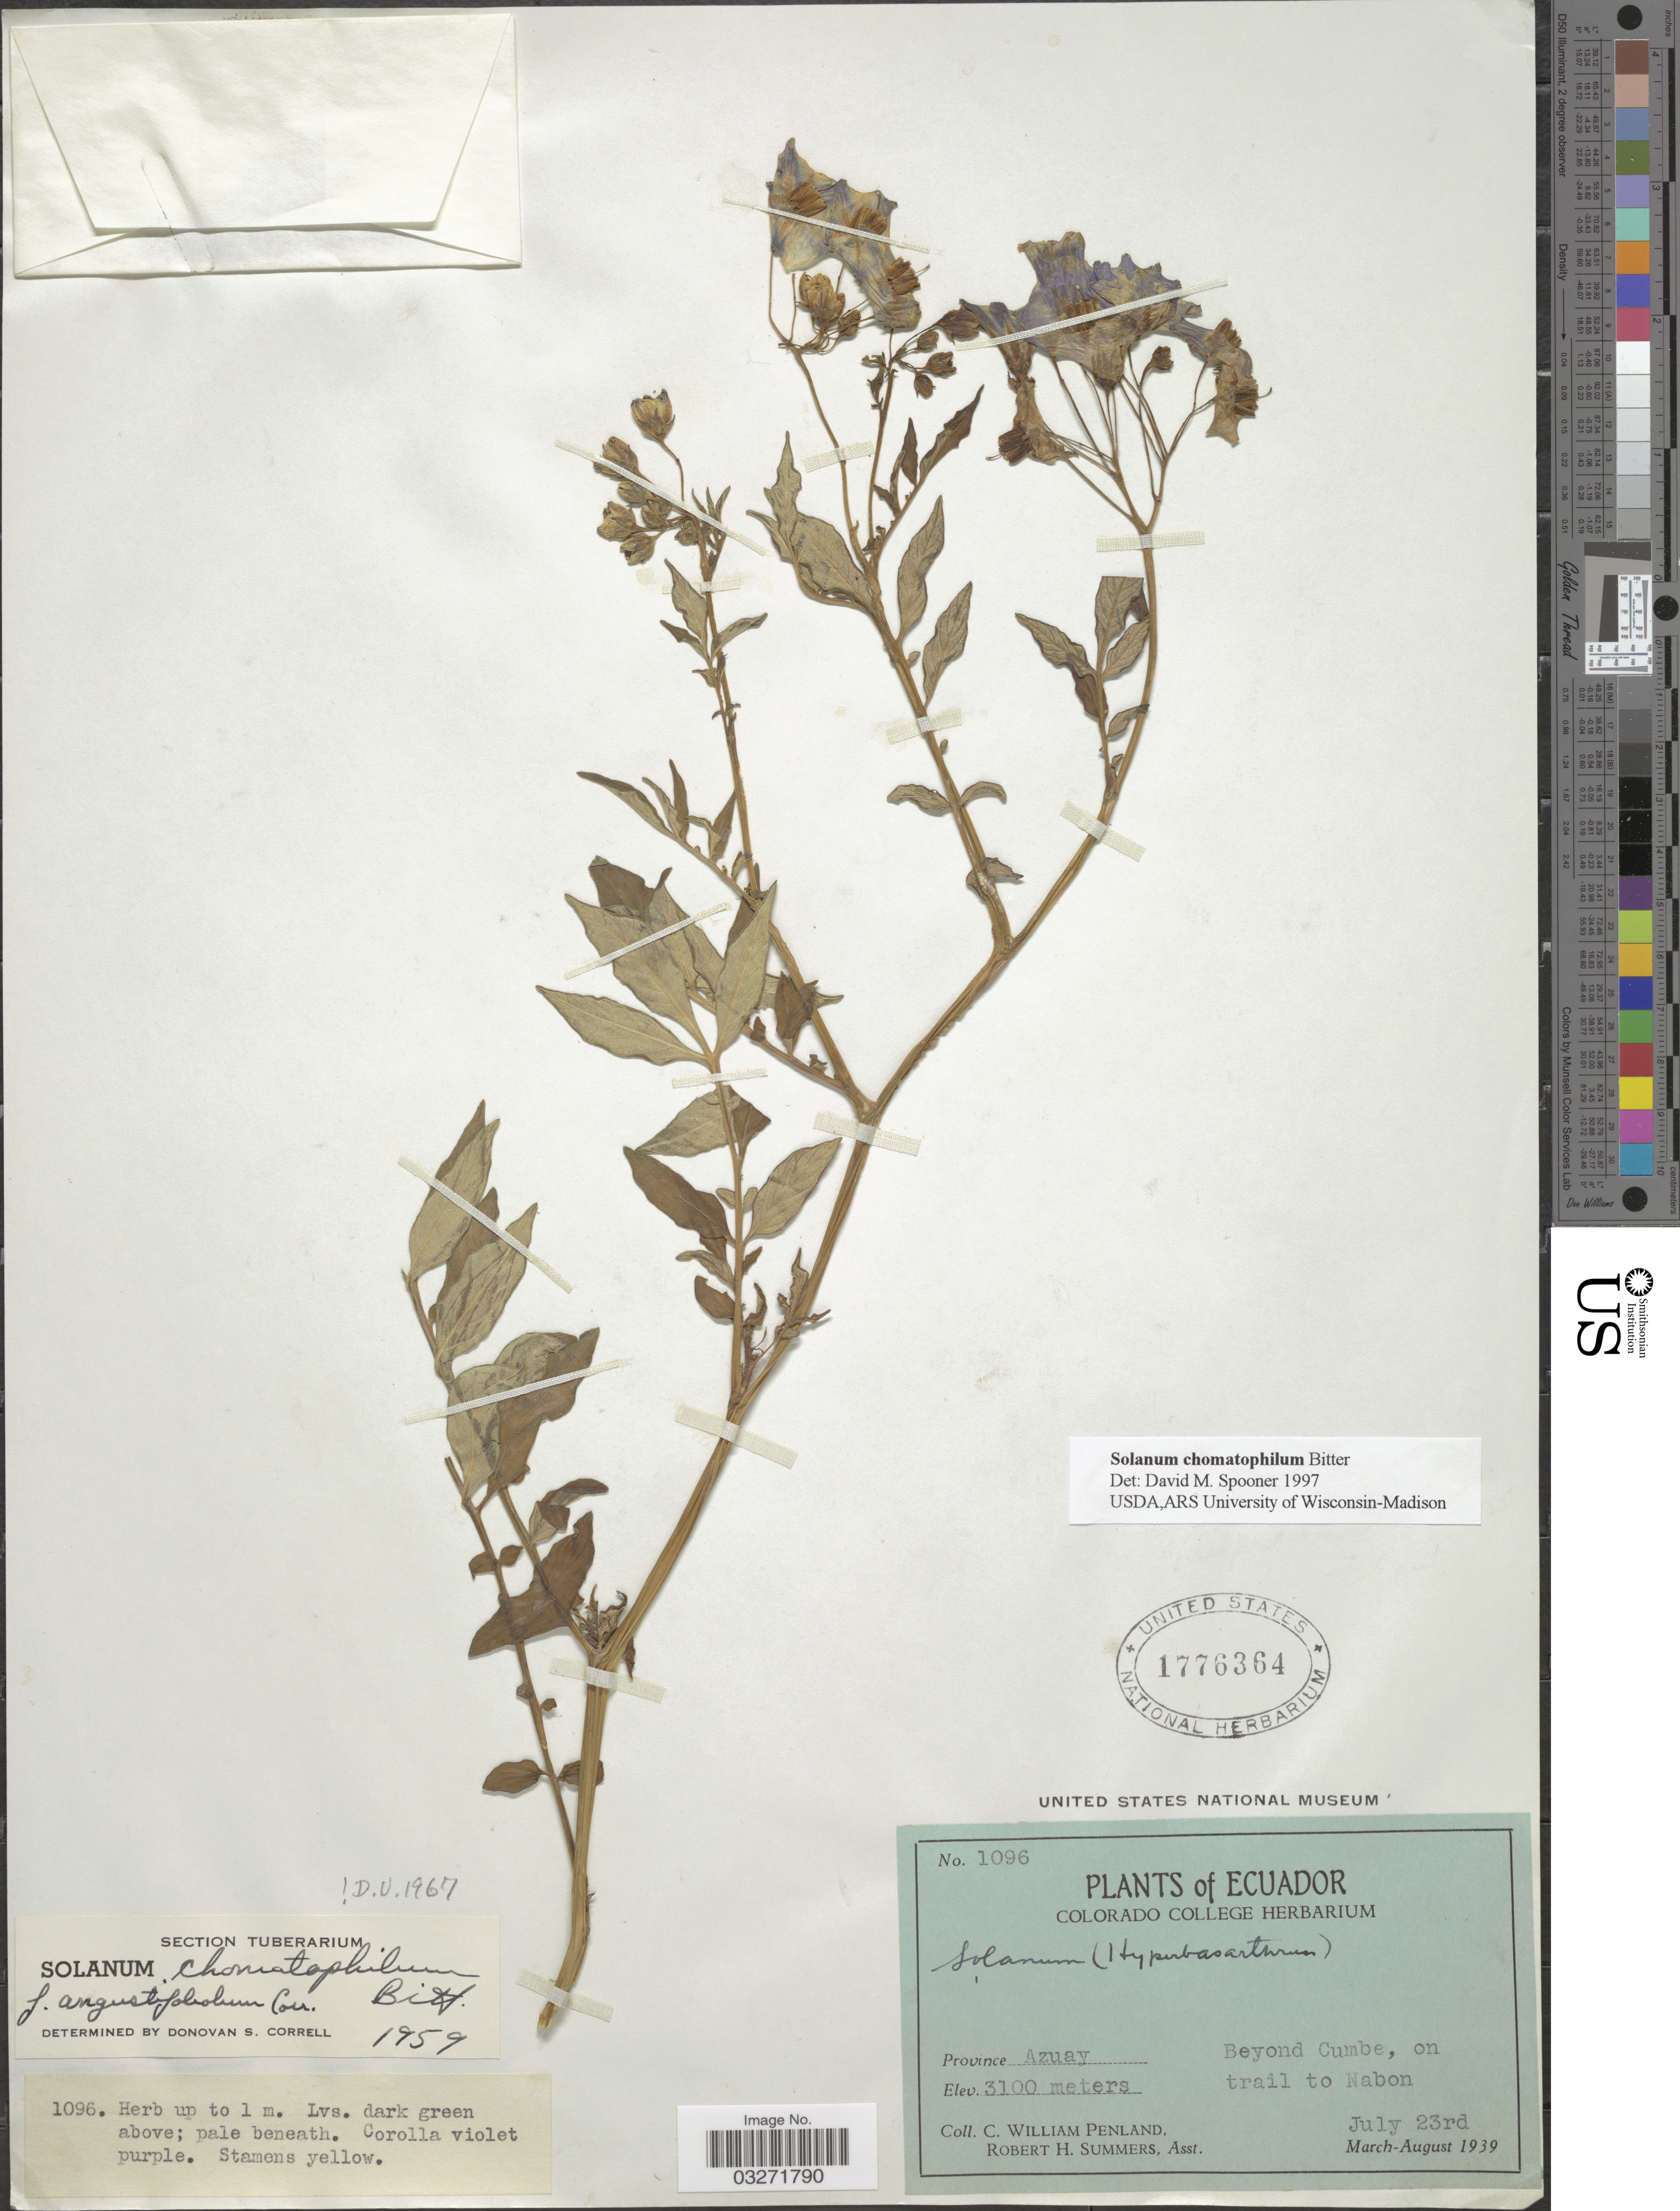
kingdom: Plantae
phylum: Tracheophyta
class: Magnoliopsida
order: Solanales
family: Solanaceae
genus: Solanum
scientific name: Solanum chomatophilum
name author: Bitter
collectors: C. W. Penland & R. Summers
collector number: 1096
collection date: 1939-07-23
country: Ecuador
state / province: Azuay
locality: Beyond Cumbe, on trail to Nabon.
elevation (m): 3100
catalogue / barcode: US 1776364